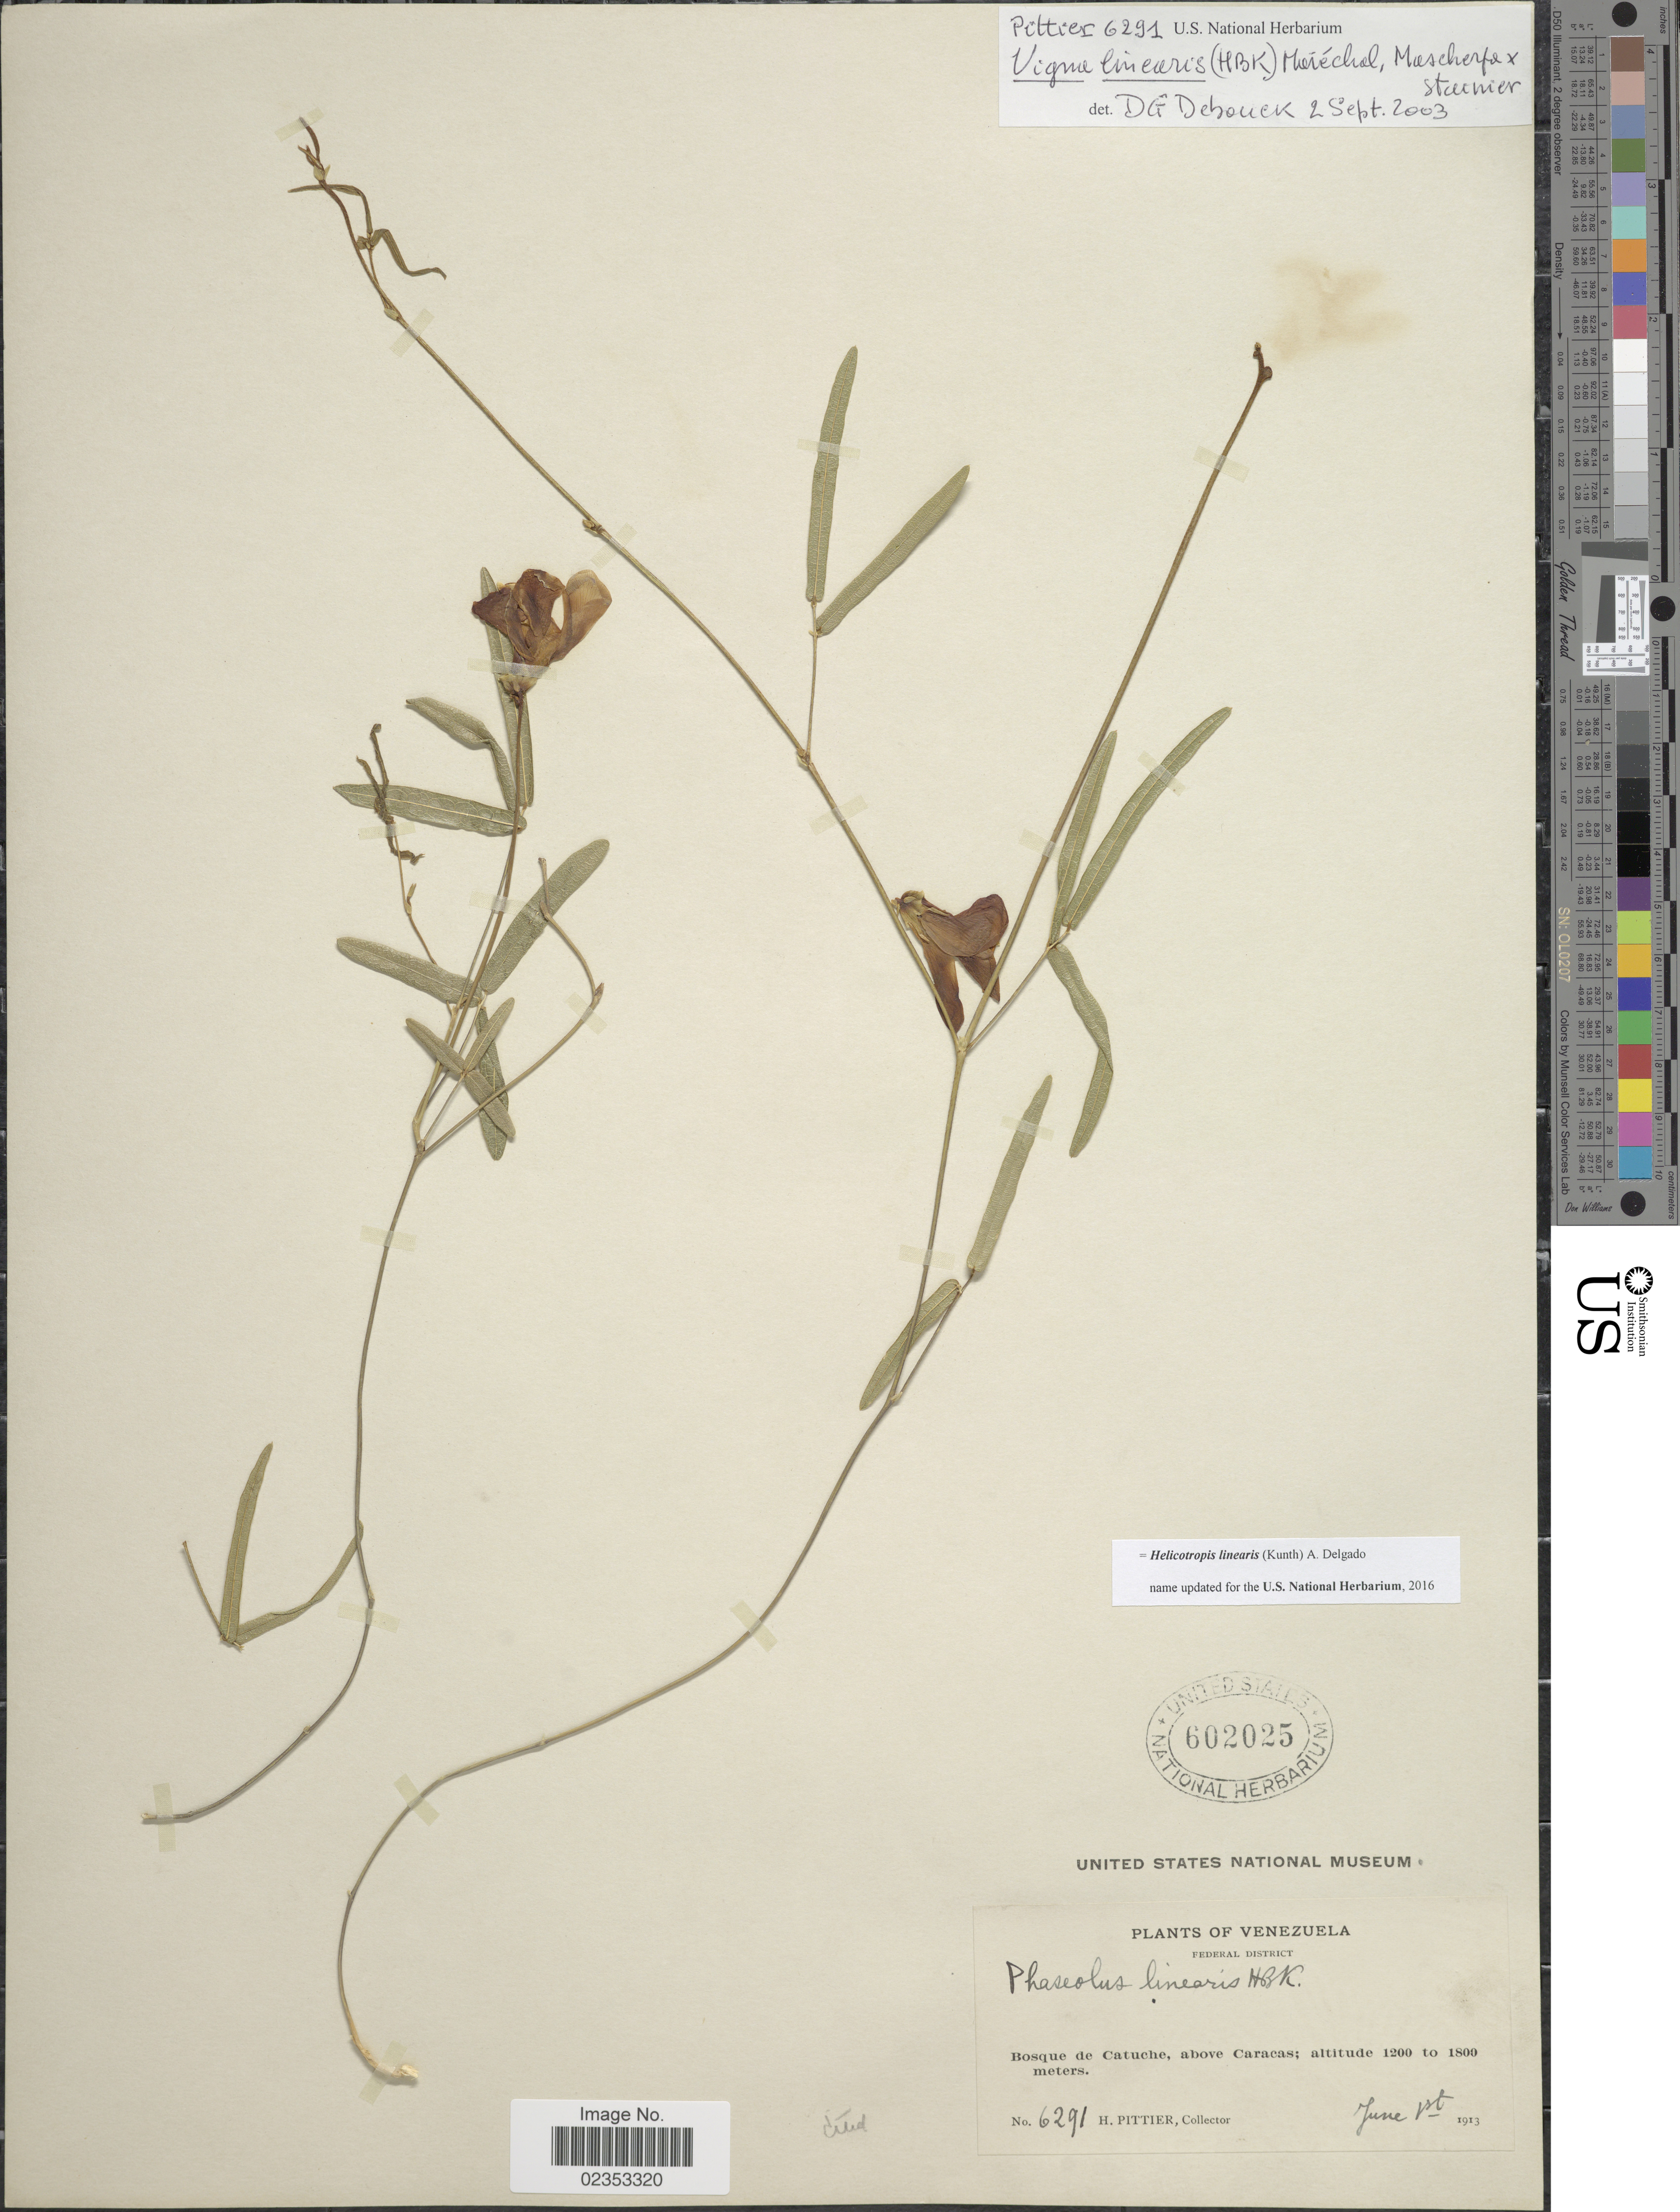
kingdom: Plantae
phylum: Tracheophyta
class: Magnoliopsida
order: Fabales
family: Fabaceae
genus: Helicotropis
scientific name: Helicotropis linearis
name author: (Kunth) A. Delgado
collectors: H. F. Pittier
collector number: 6291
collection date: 1913-06-01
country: Venezuela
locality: Federal District, Bosque de Catuche, above Caracas.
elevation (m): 1200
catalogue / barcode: US 602025